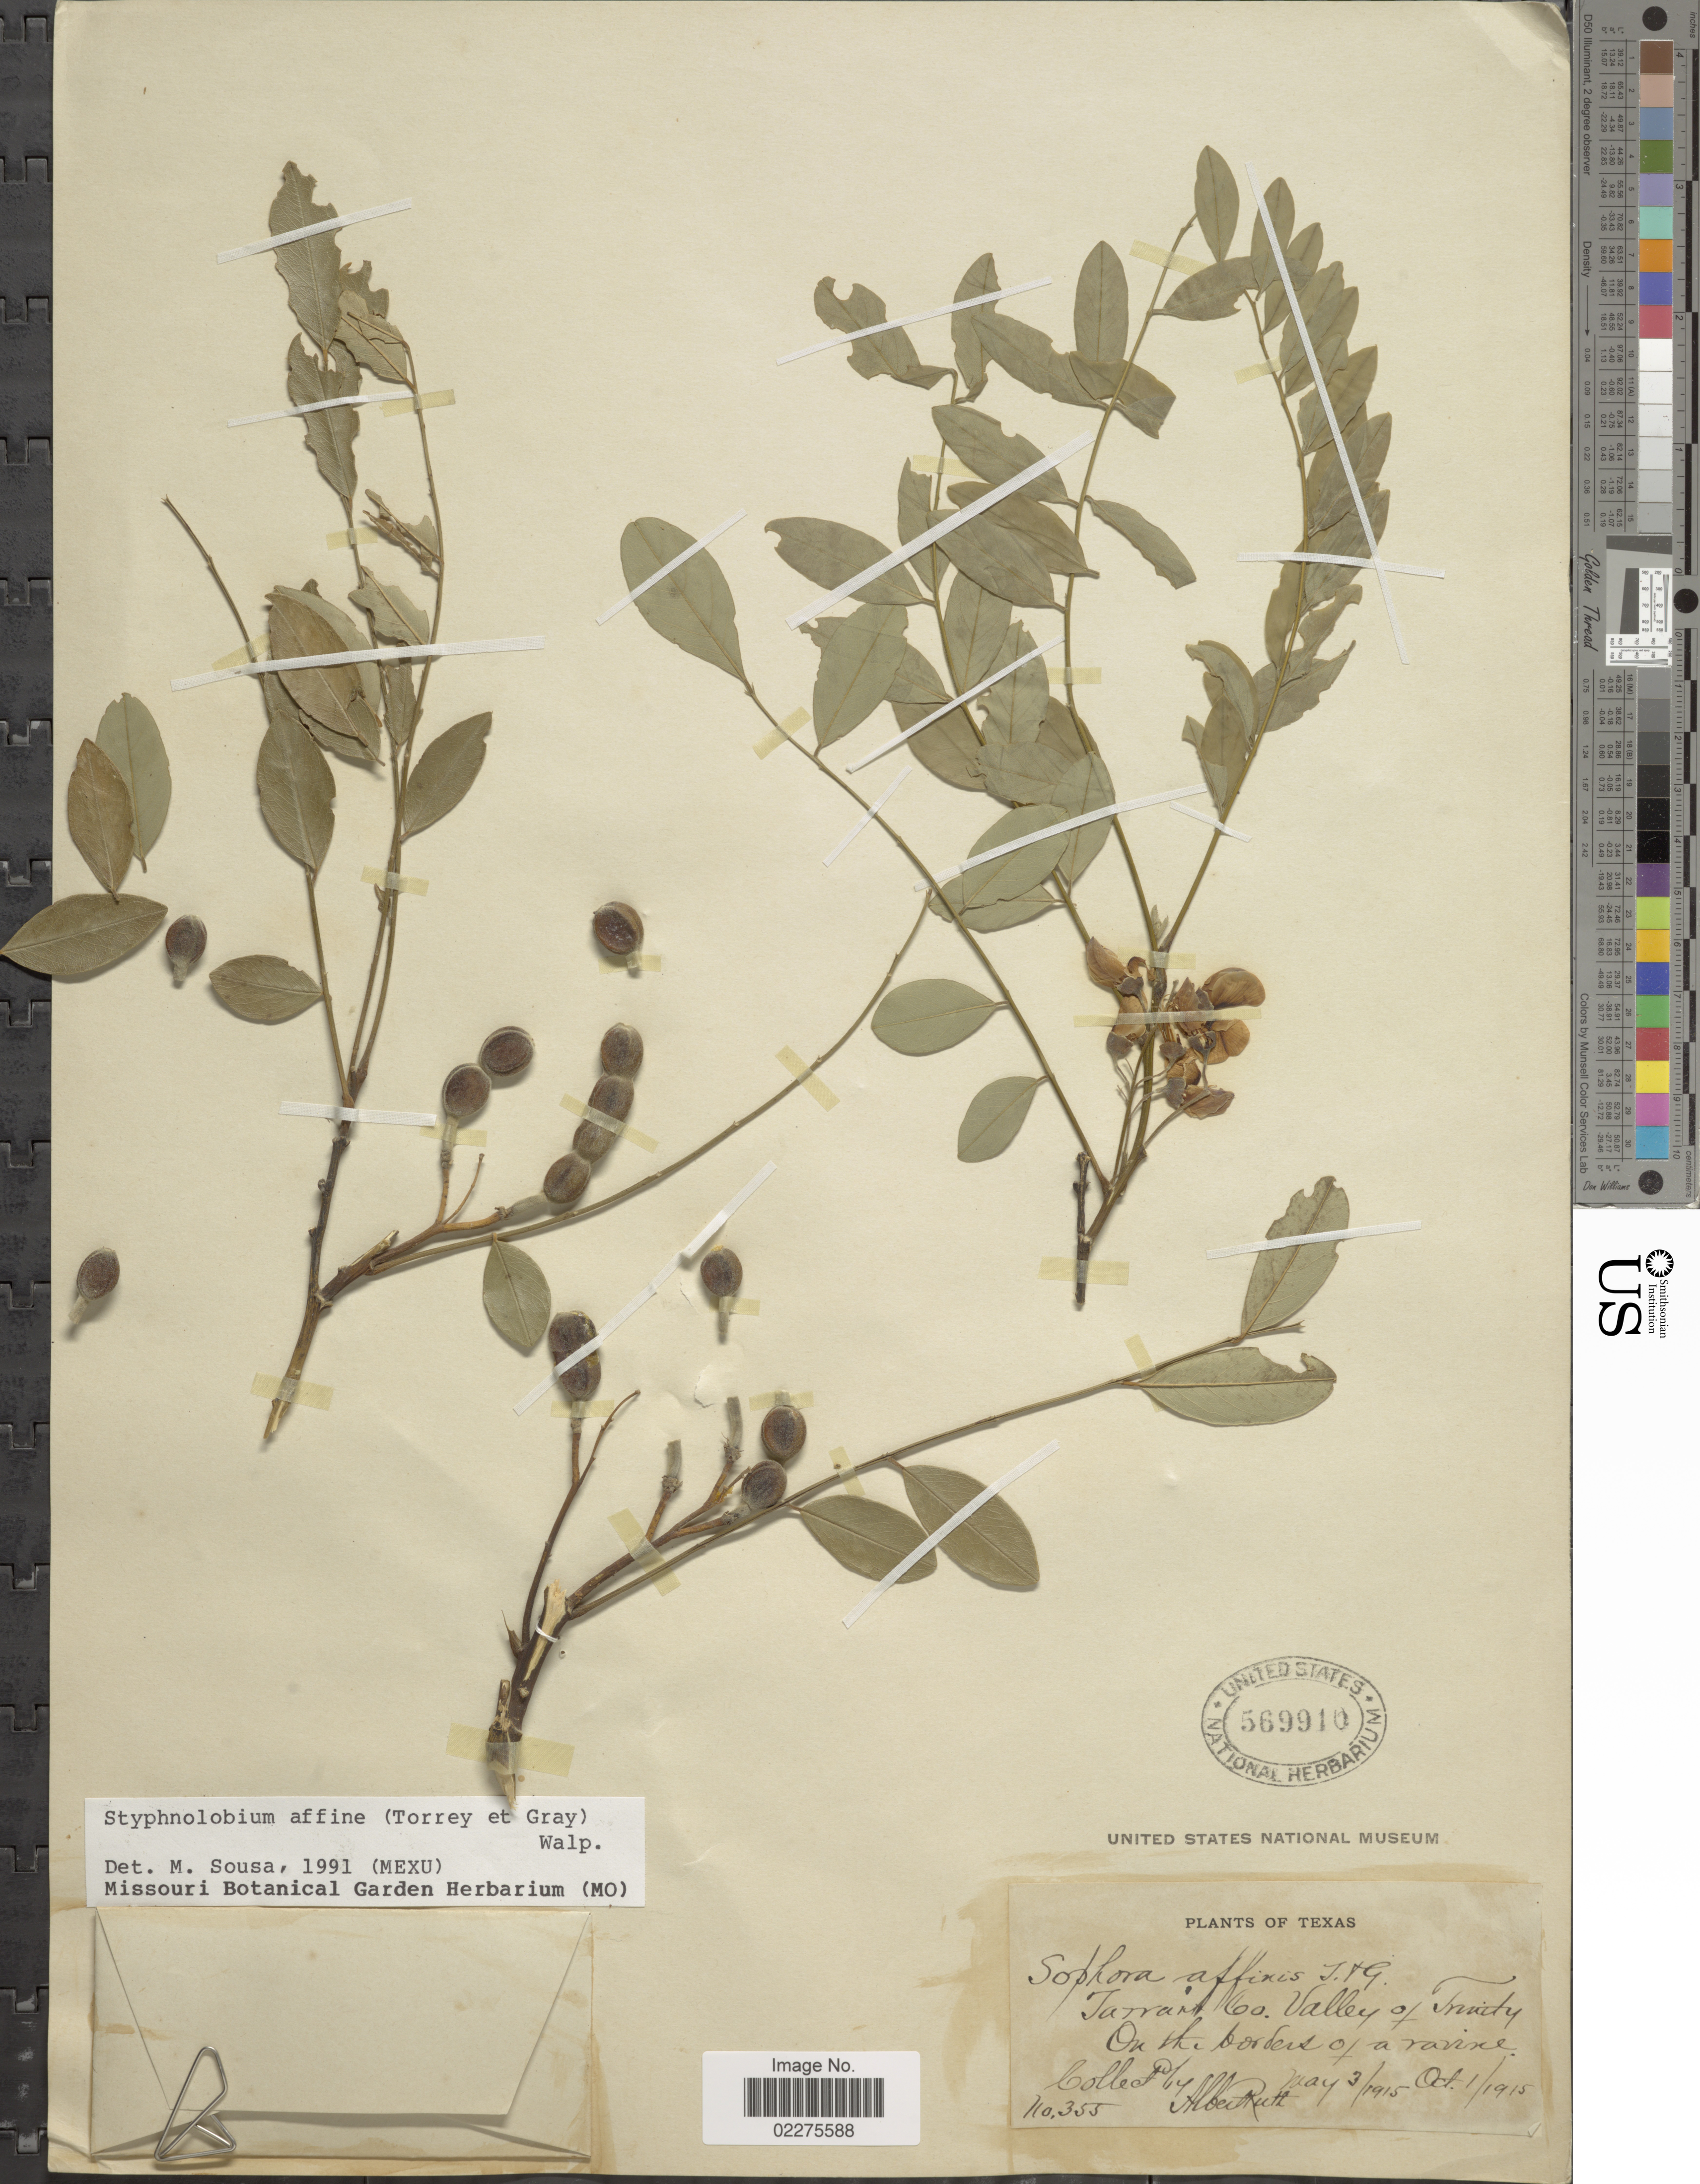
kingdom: Plantae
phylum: Tracheophyta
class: Magnoliopsida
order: Fabales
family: Fabaceae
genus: Styphnolobium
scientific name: Styphnolobium affine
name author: (Torr. & A. Gray) Walp.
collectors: A. Ruth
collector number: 355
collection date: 1915-05-03/1915-10-01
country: United States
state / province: Texas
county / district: Tarrant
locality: Tarrant Co., Valley of Trinity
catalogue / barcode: US 569910